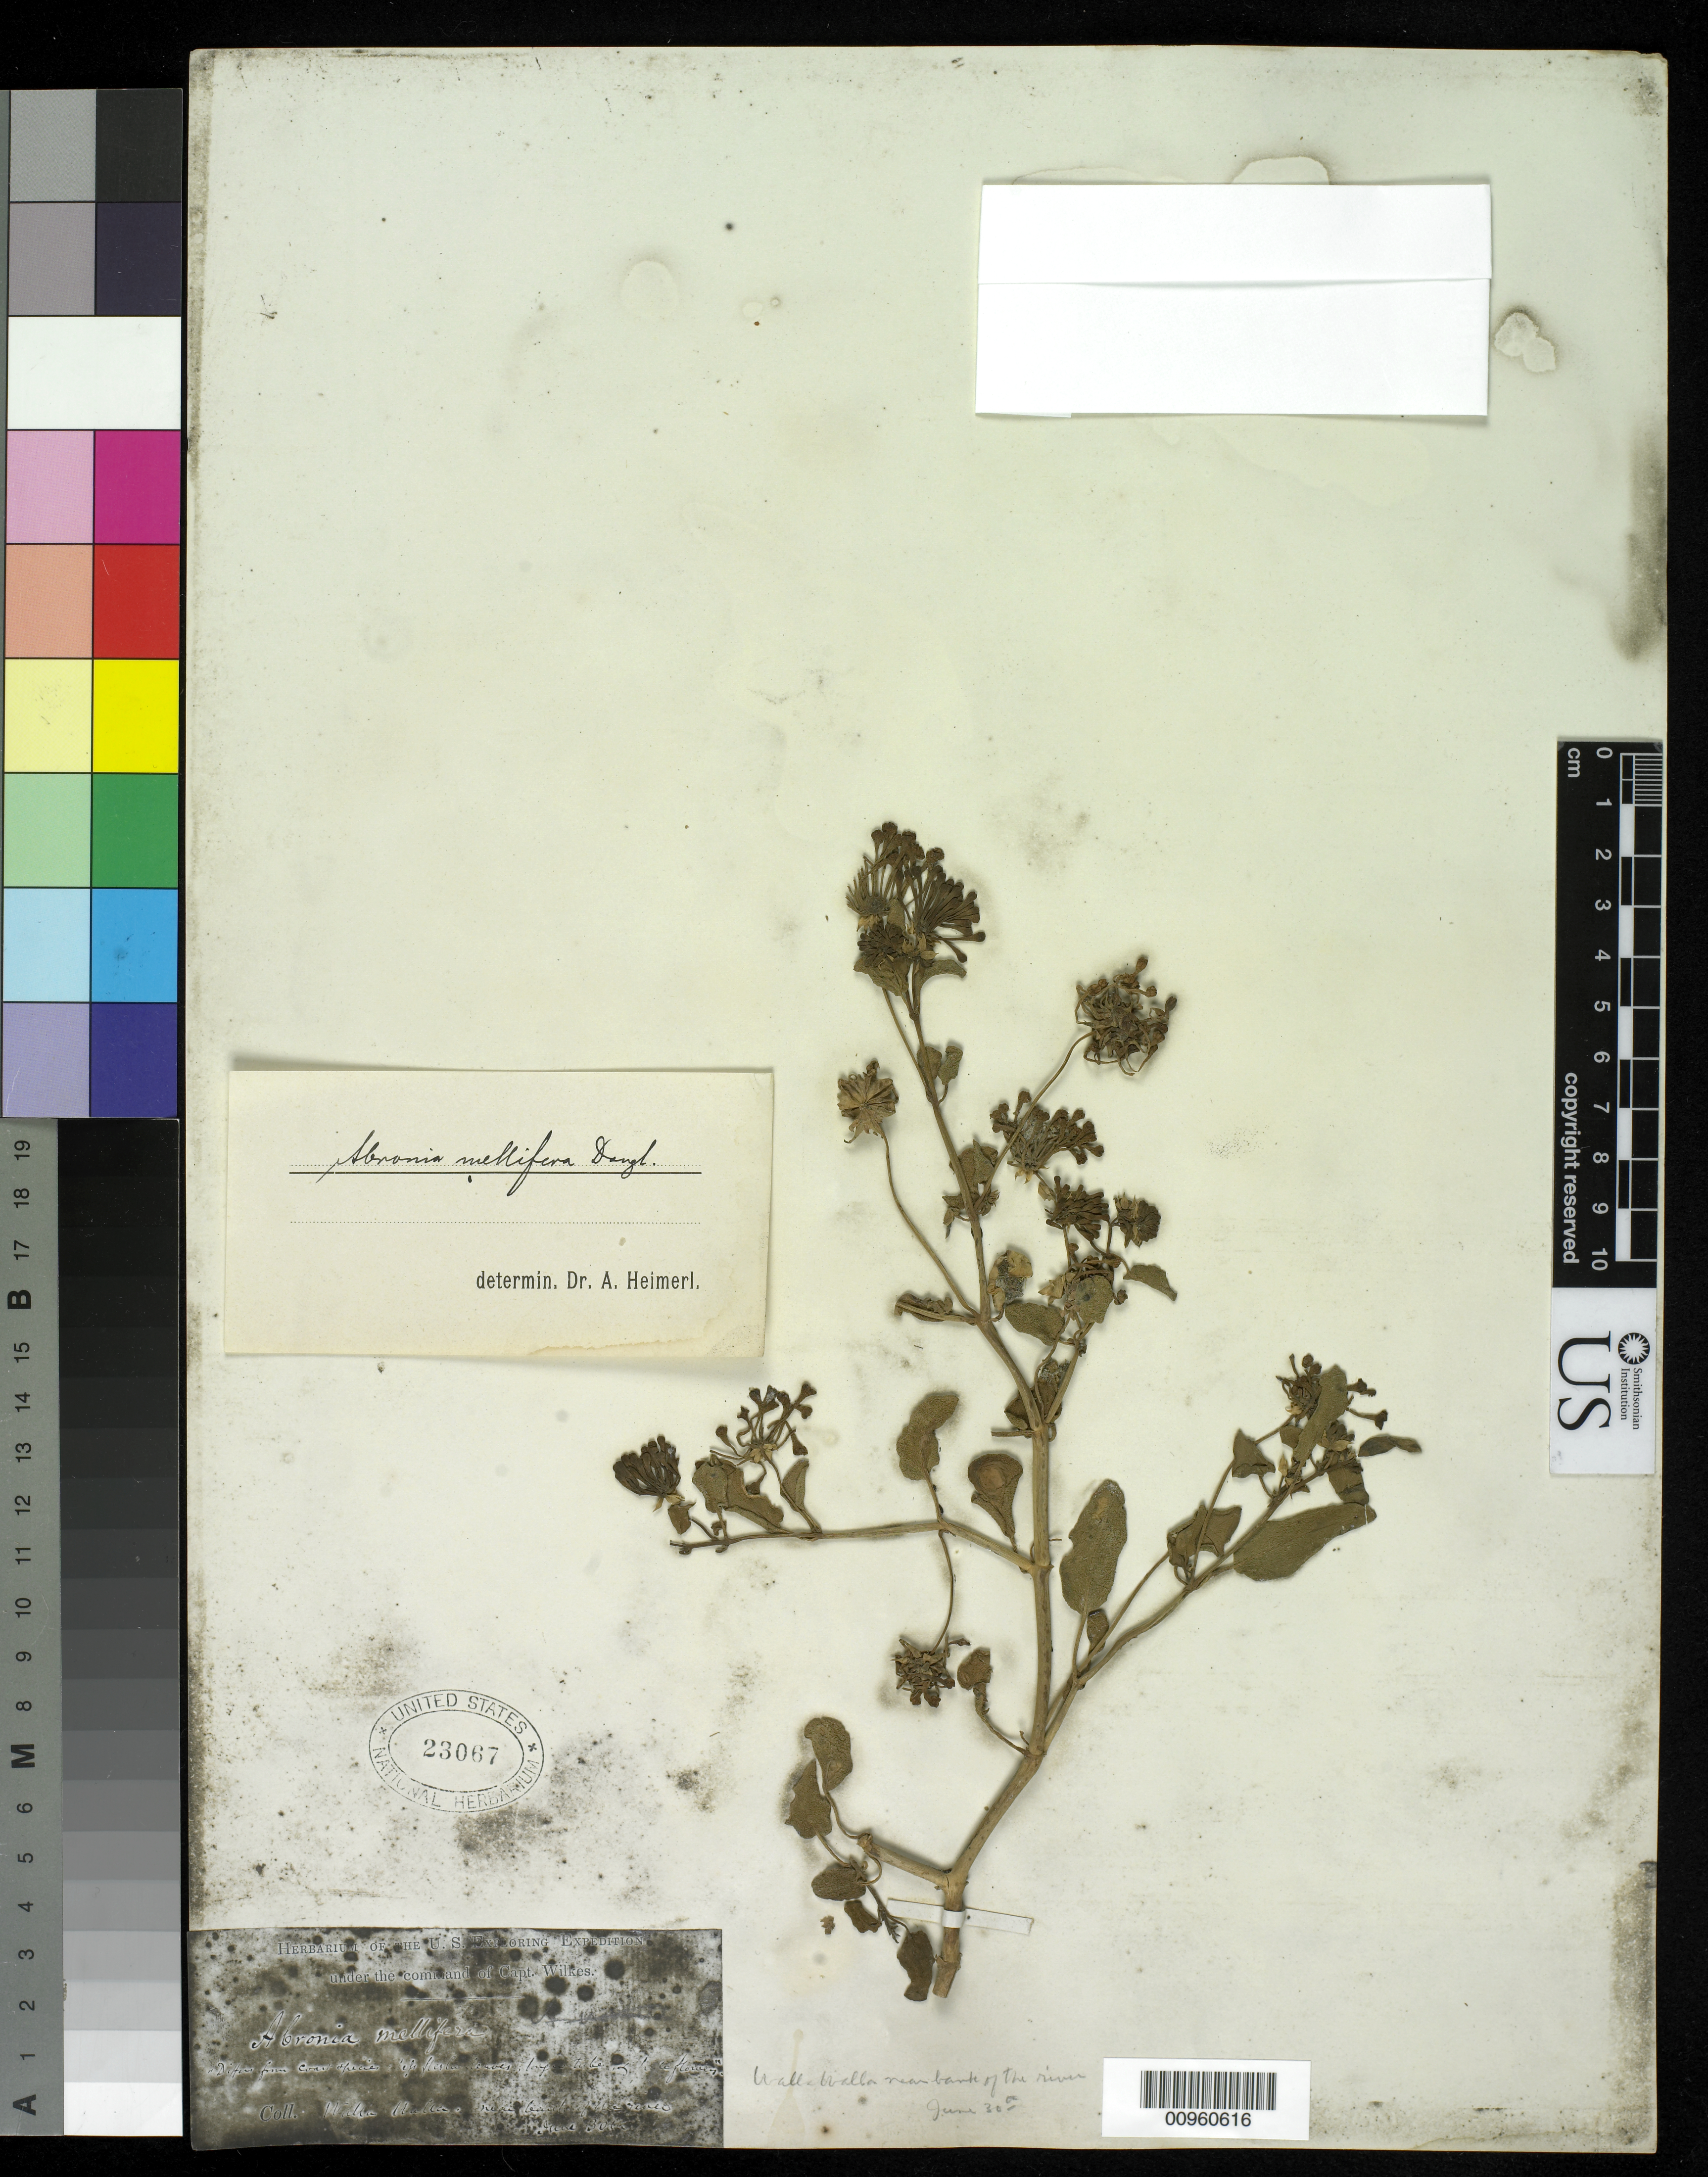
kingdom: Plantae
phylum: Tracheophyta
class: Magnoliopsida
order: Caryophyllales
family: Nyctaginaceae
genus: Abronia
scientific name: Abronia mellifera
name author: Douglas ex Hook.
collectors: Wilkes Explor. Exped.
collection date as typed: June 30th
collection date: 1838/1842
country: United States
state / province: Washington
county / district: Walla Walla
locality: Walla Walla near bank of the river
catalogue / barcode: US 23067